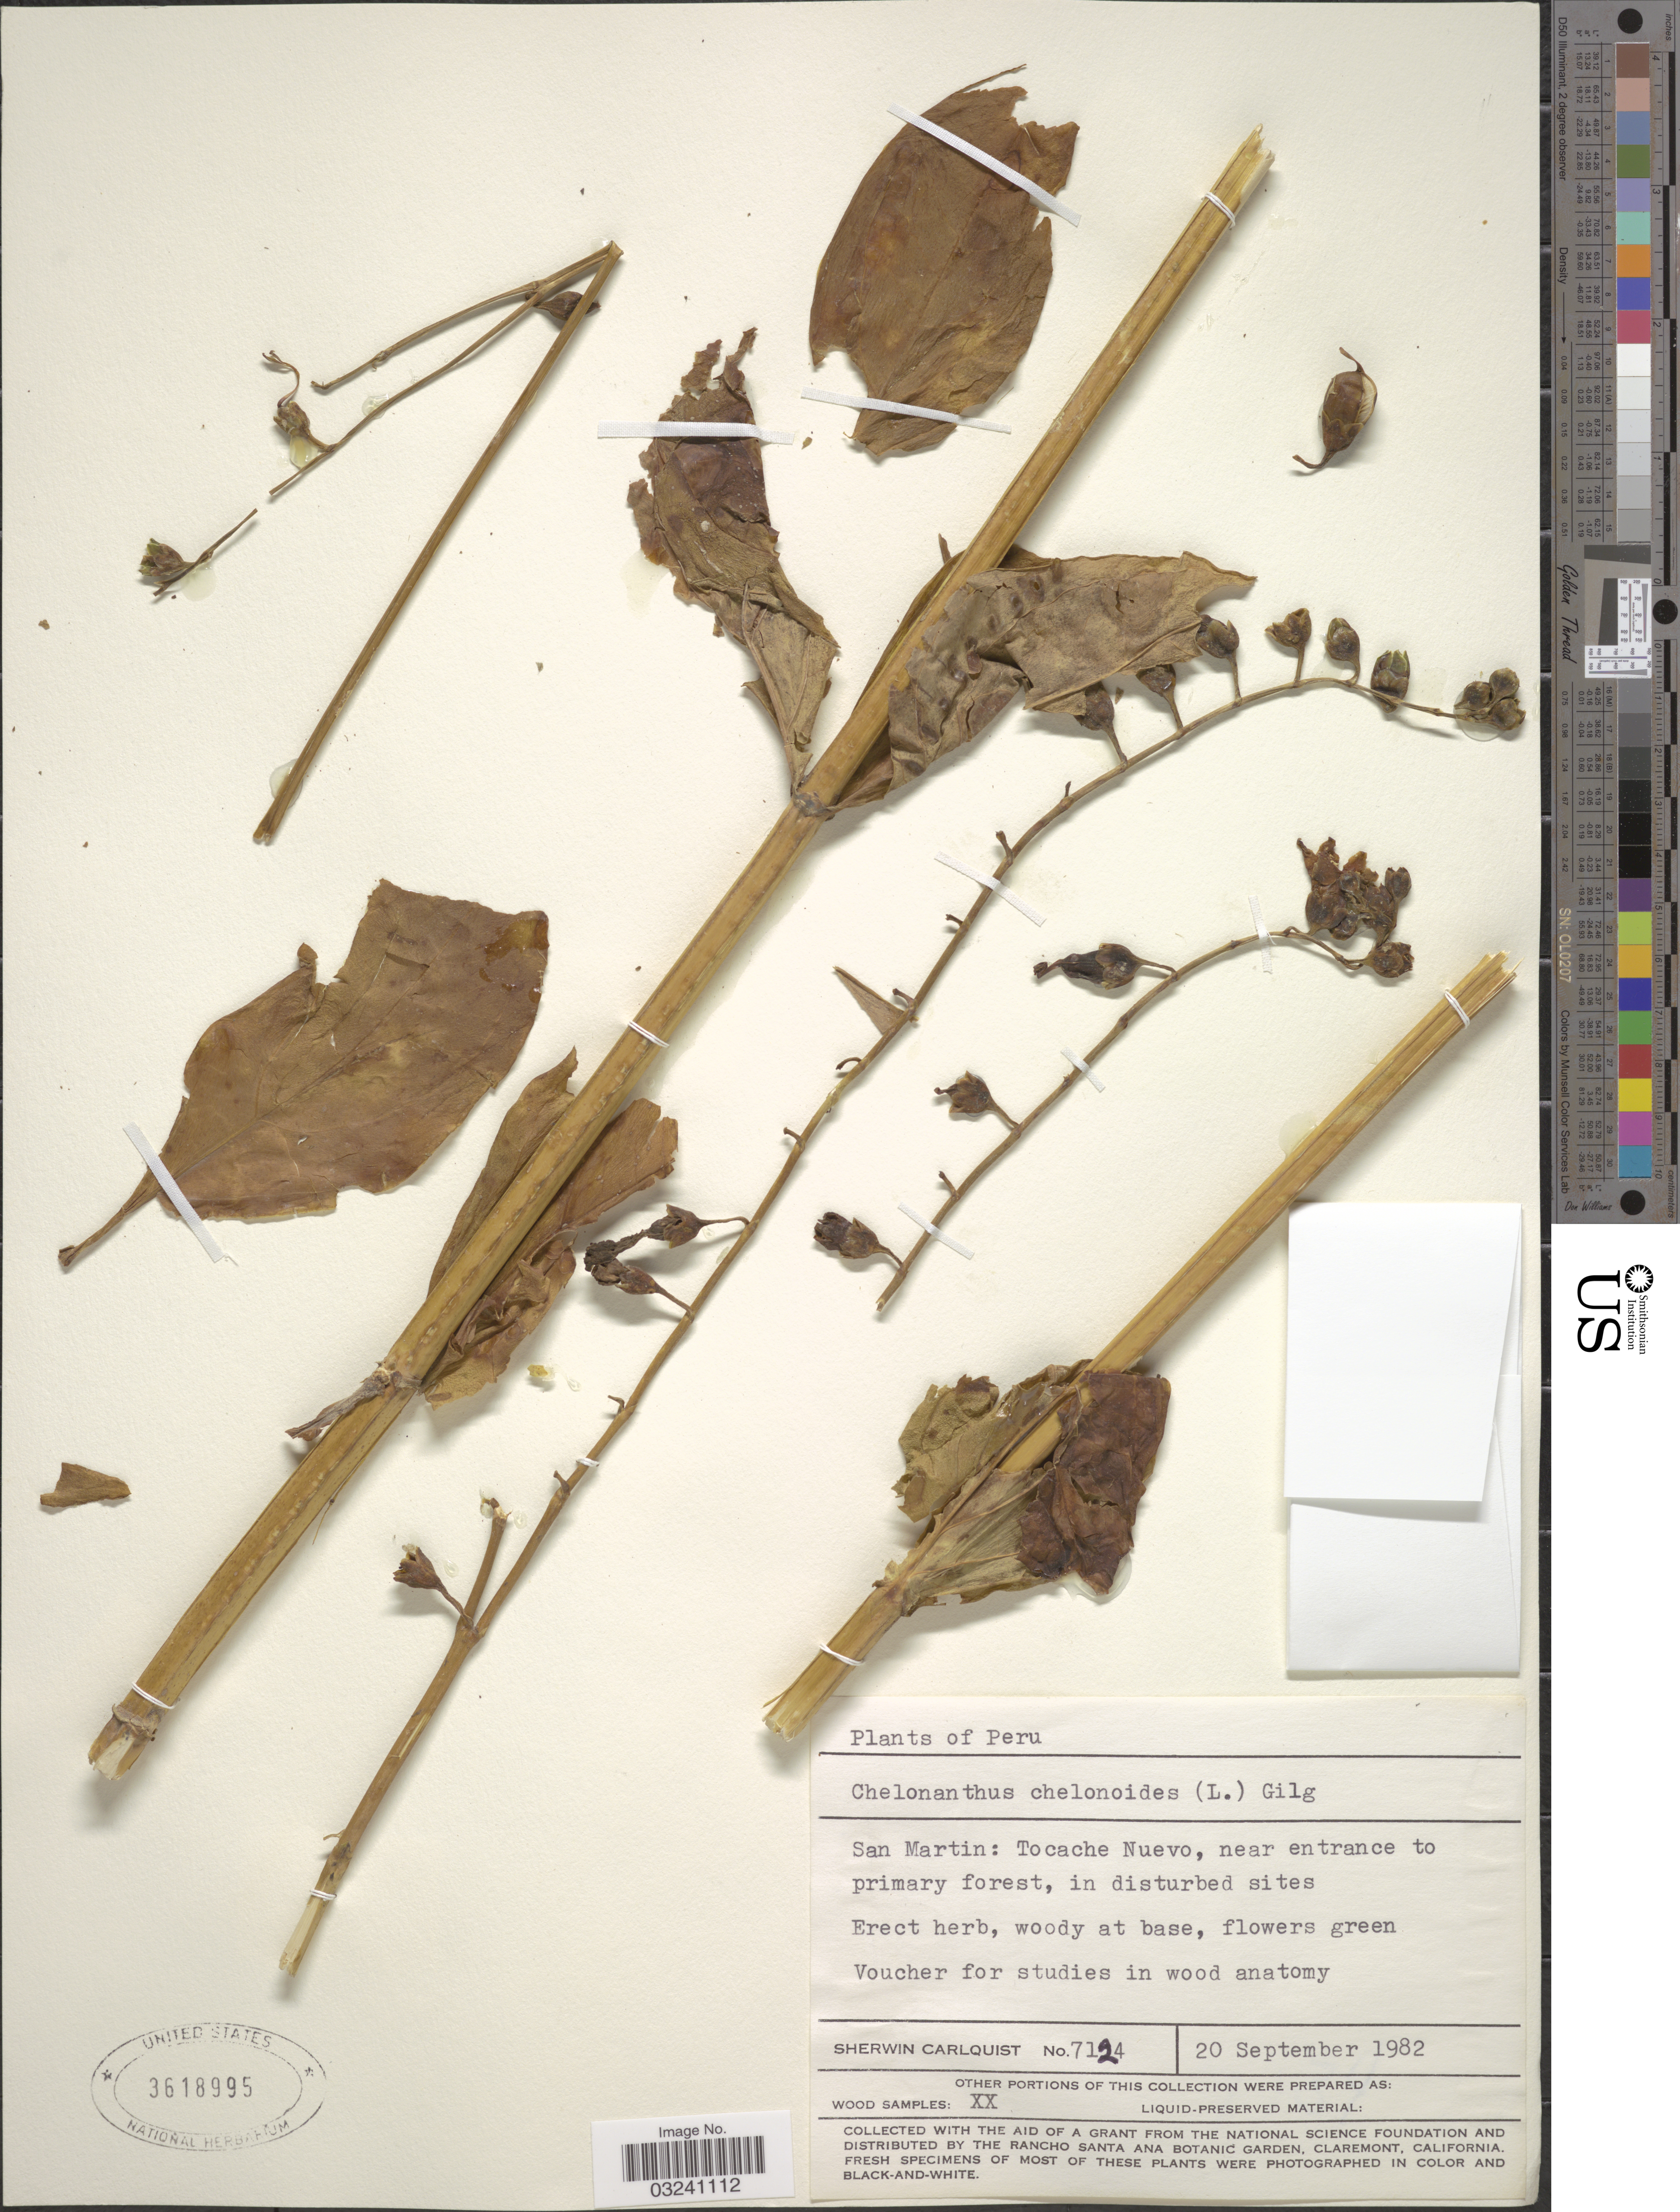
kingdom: Plantae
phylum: Tracheophyta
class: Magnoliopsida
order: Gentianales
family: Gentianaceae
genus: Chelonanthus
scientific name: Chelonanthus chelonoides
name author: (L.) Gilg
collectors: S. Carlquist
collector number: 7124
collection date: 1982-09-20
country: Peru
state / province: San Martín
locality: Tocache Nuevo, near entrance to primary forest.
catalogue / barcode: US 3618995